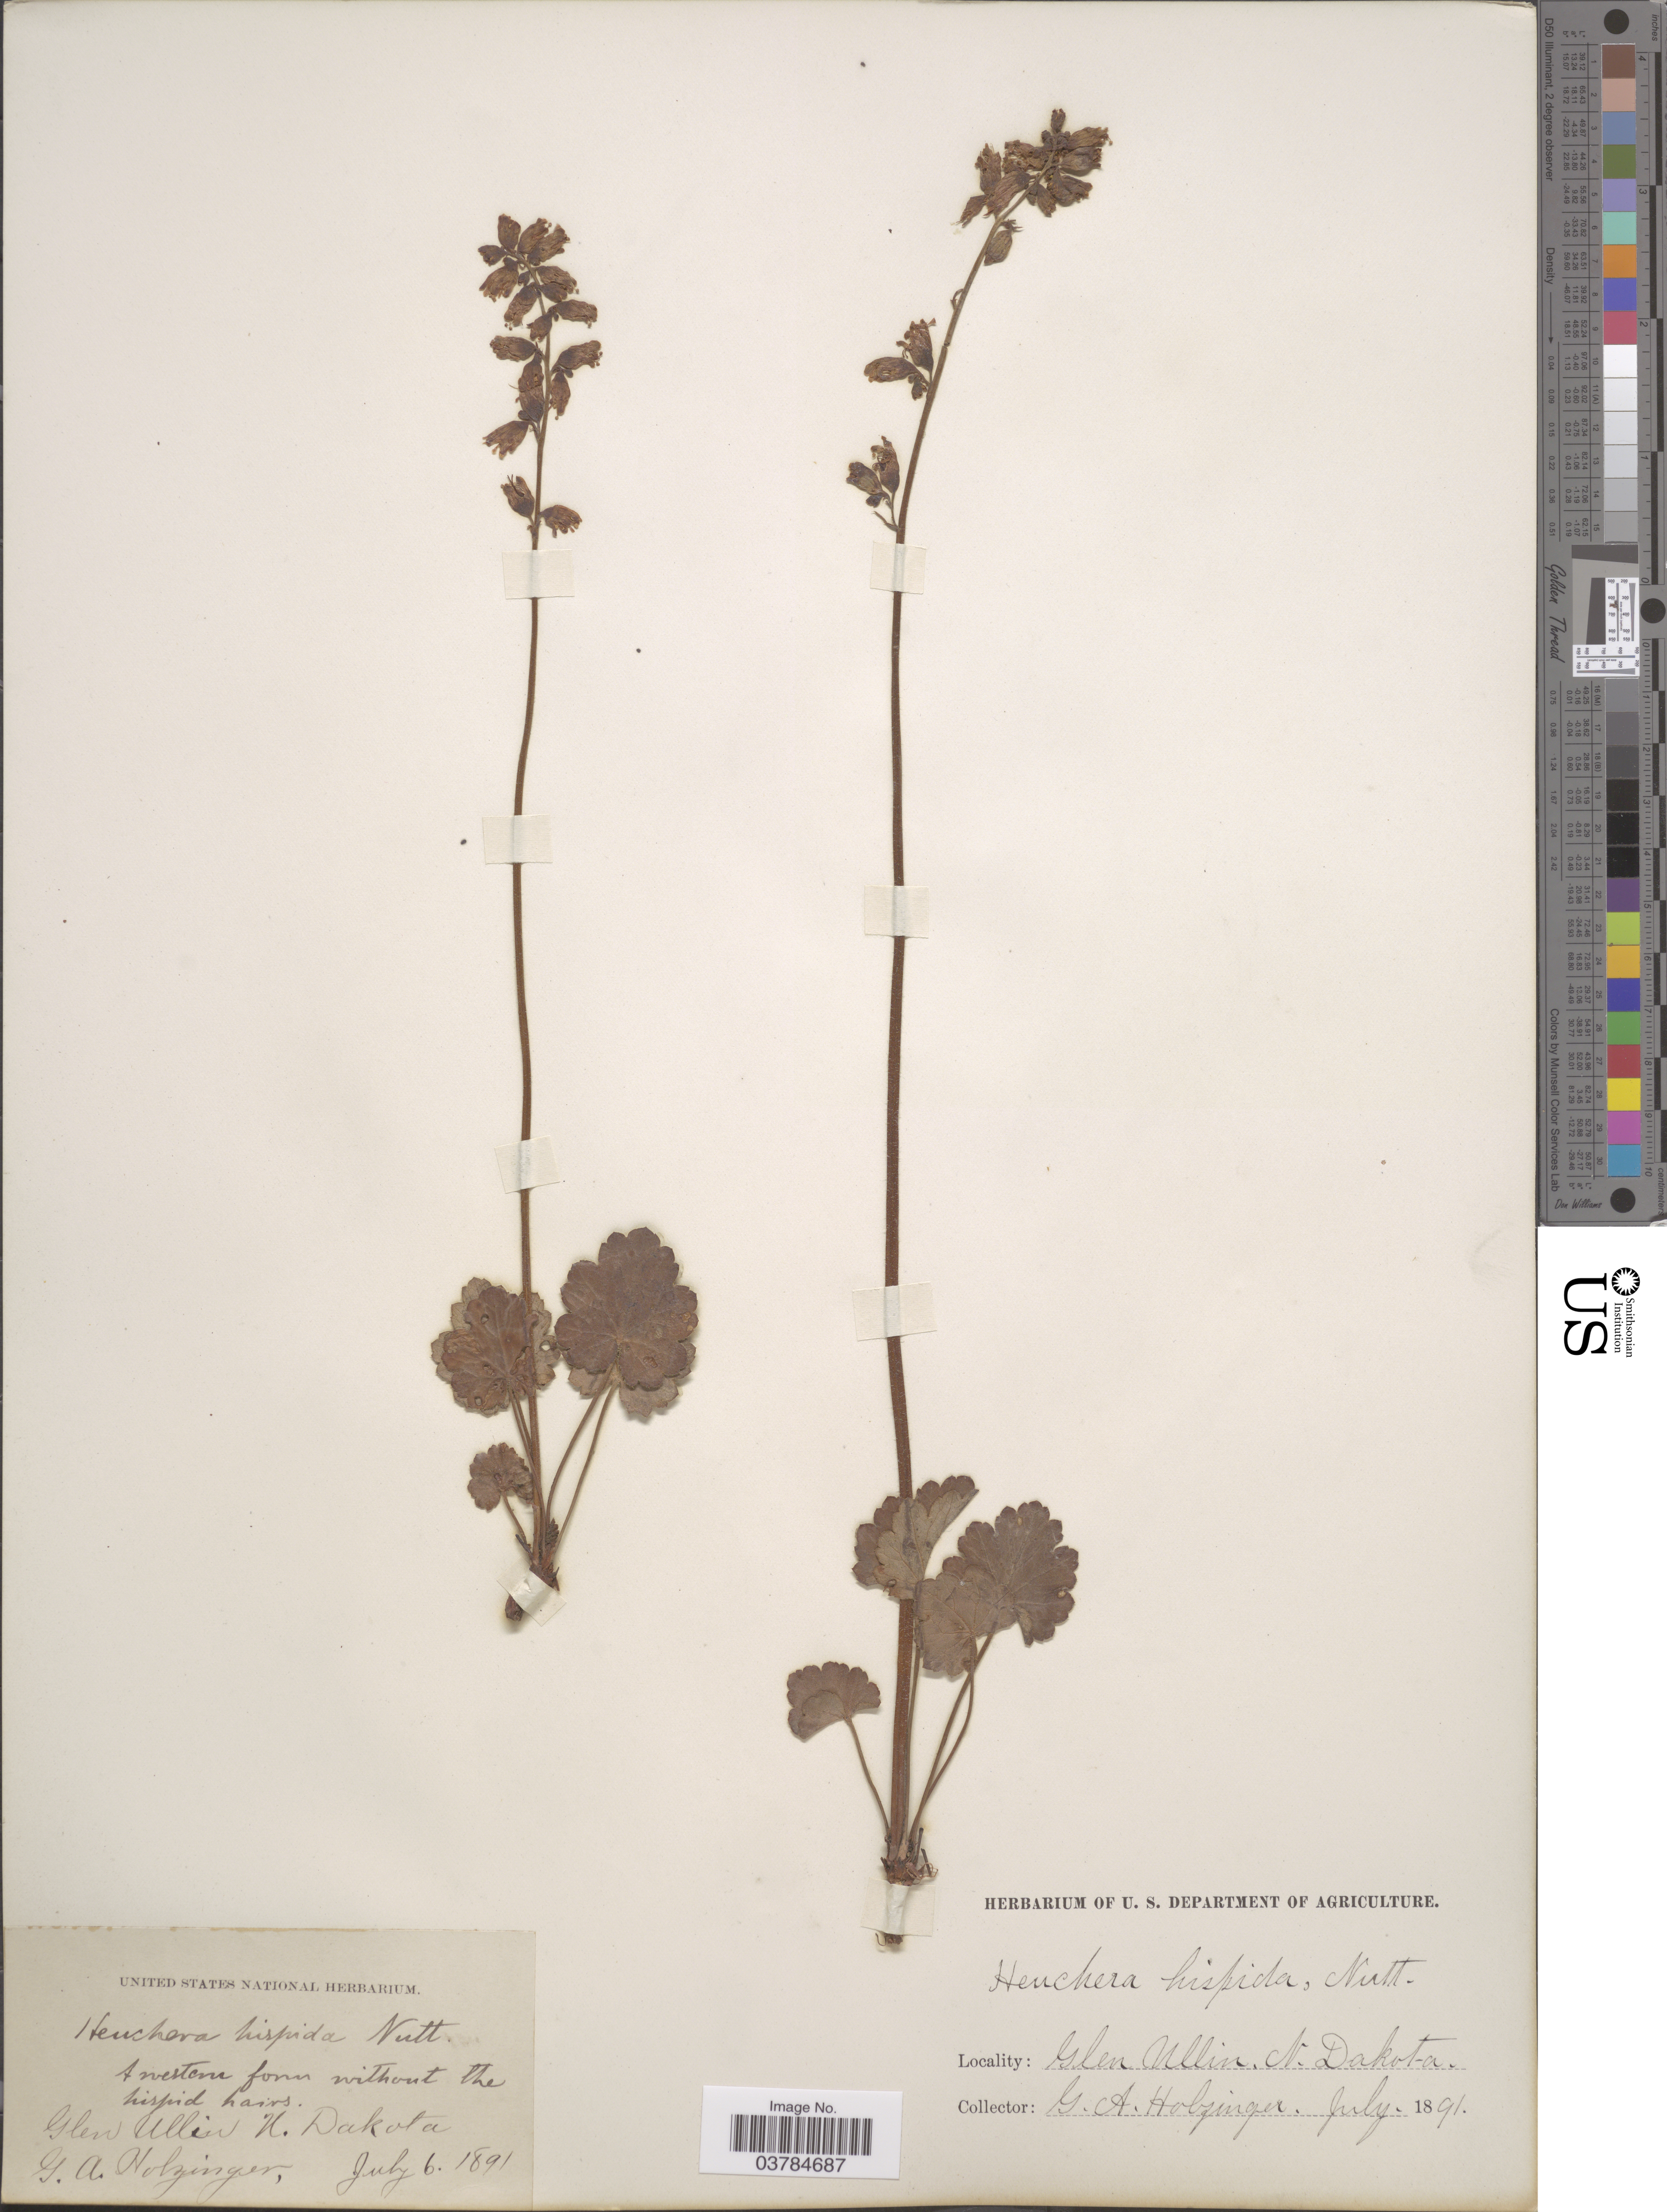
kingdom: Plantae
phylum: Tracheophyta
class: Magnoliopsida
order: Saxifragales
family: Saxifragaceae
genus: Heuchera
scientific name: Heuchera hispida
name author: Pursh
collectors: G. A. Holzinger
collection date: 1891-07-06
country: United States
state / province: North Dakota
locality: Glen Ullin.